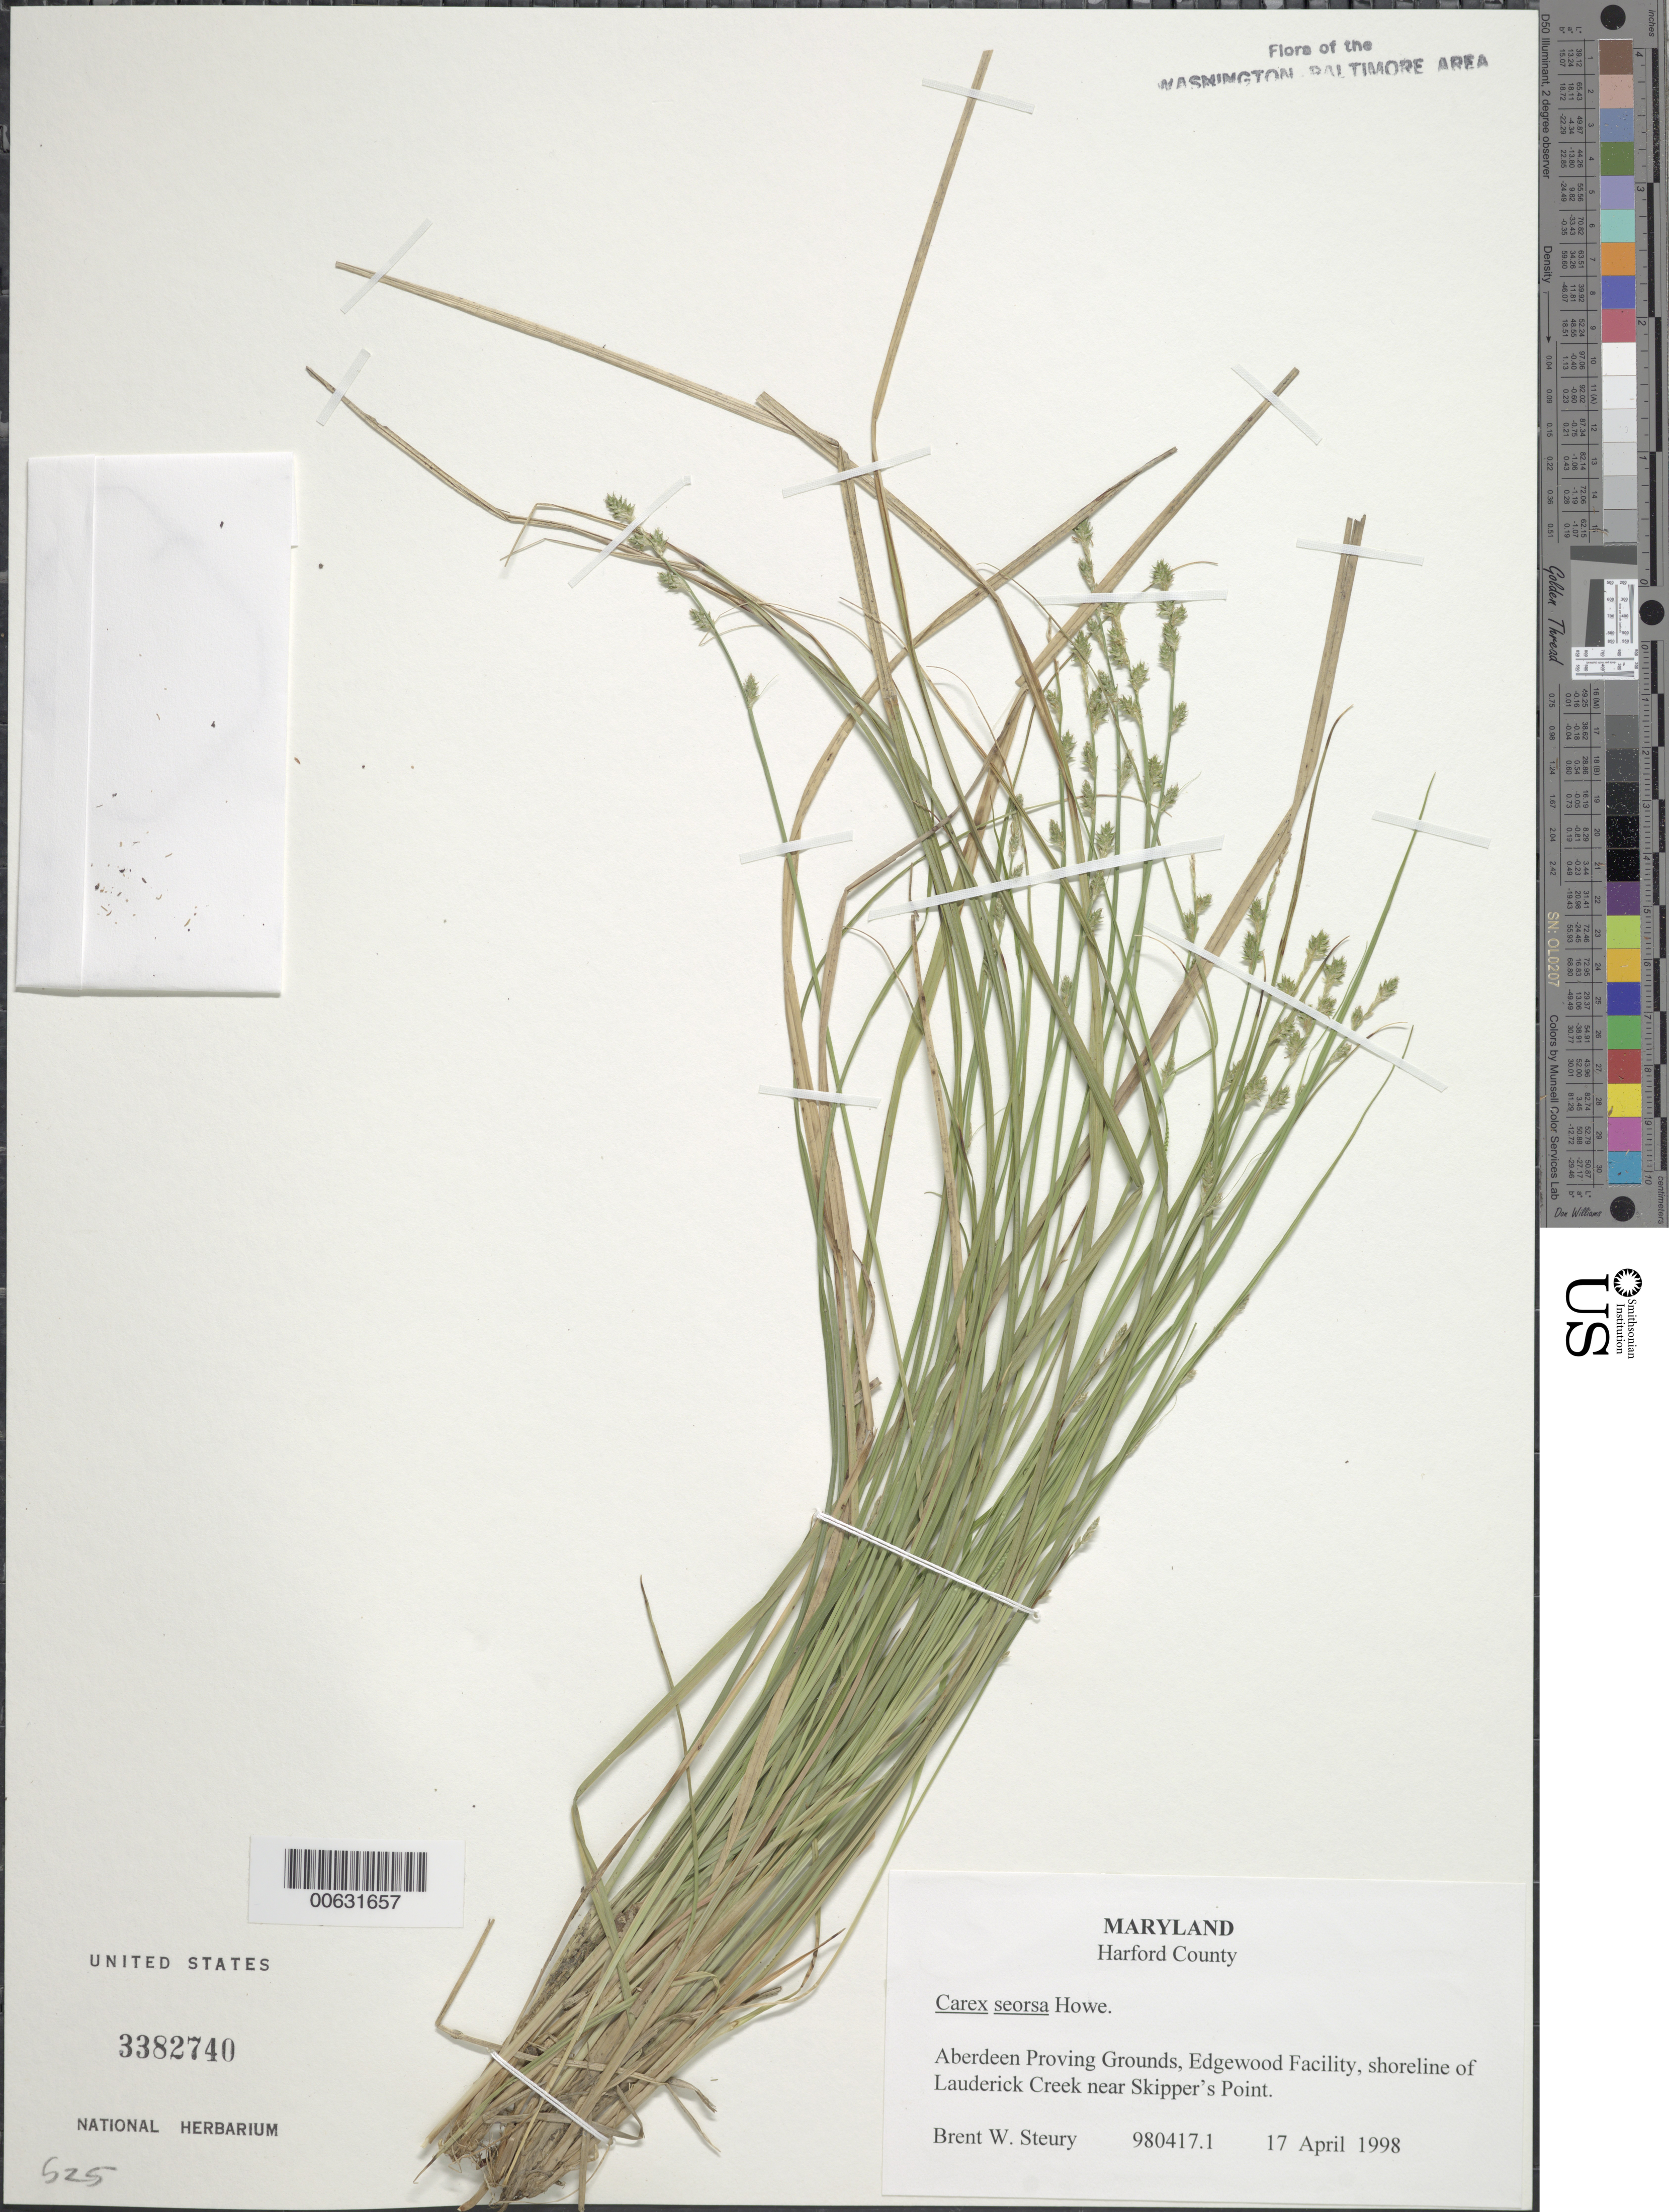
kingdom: Plantae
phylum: Tracheophyta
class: Liliopsida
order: Poales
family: Cyperaceae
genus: Carex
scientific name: Carex seorsa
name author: Howe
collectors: B. Steury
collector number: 980417.1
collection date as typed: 17 Apr 1998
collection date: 1998-04-17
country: United States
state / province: Maryland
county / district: Harford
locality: Aberdeen Proving Ground, Edgewood Facility, shoreline of Lauderick Creek near Skipper's Point.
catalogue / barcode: US 3382740